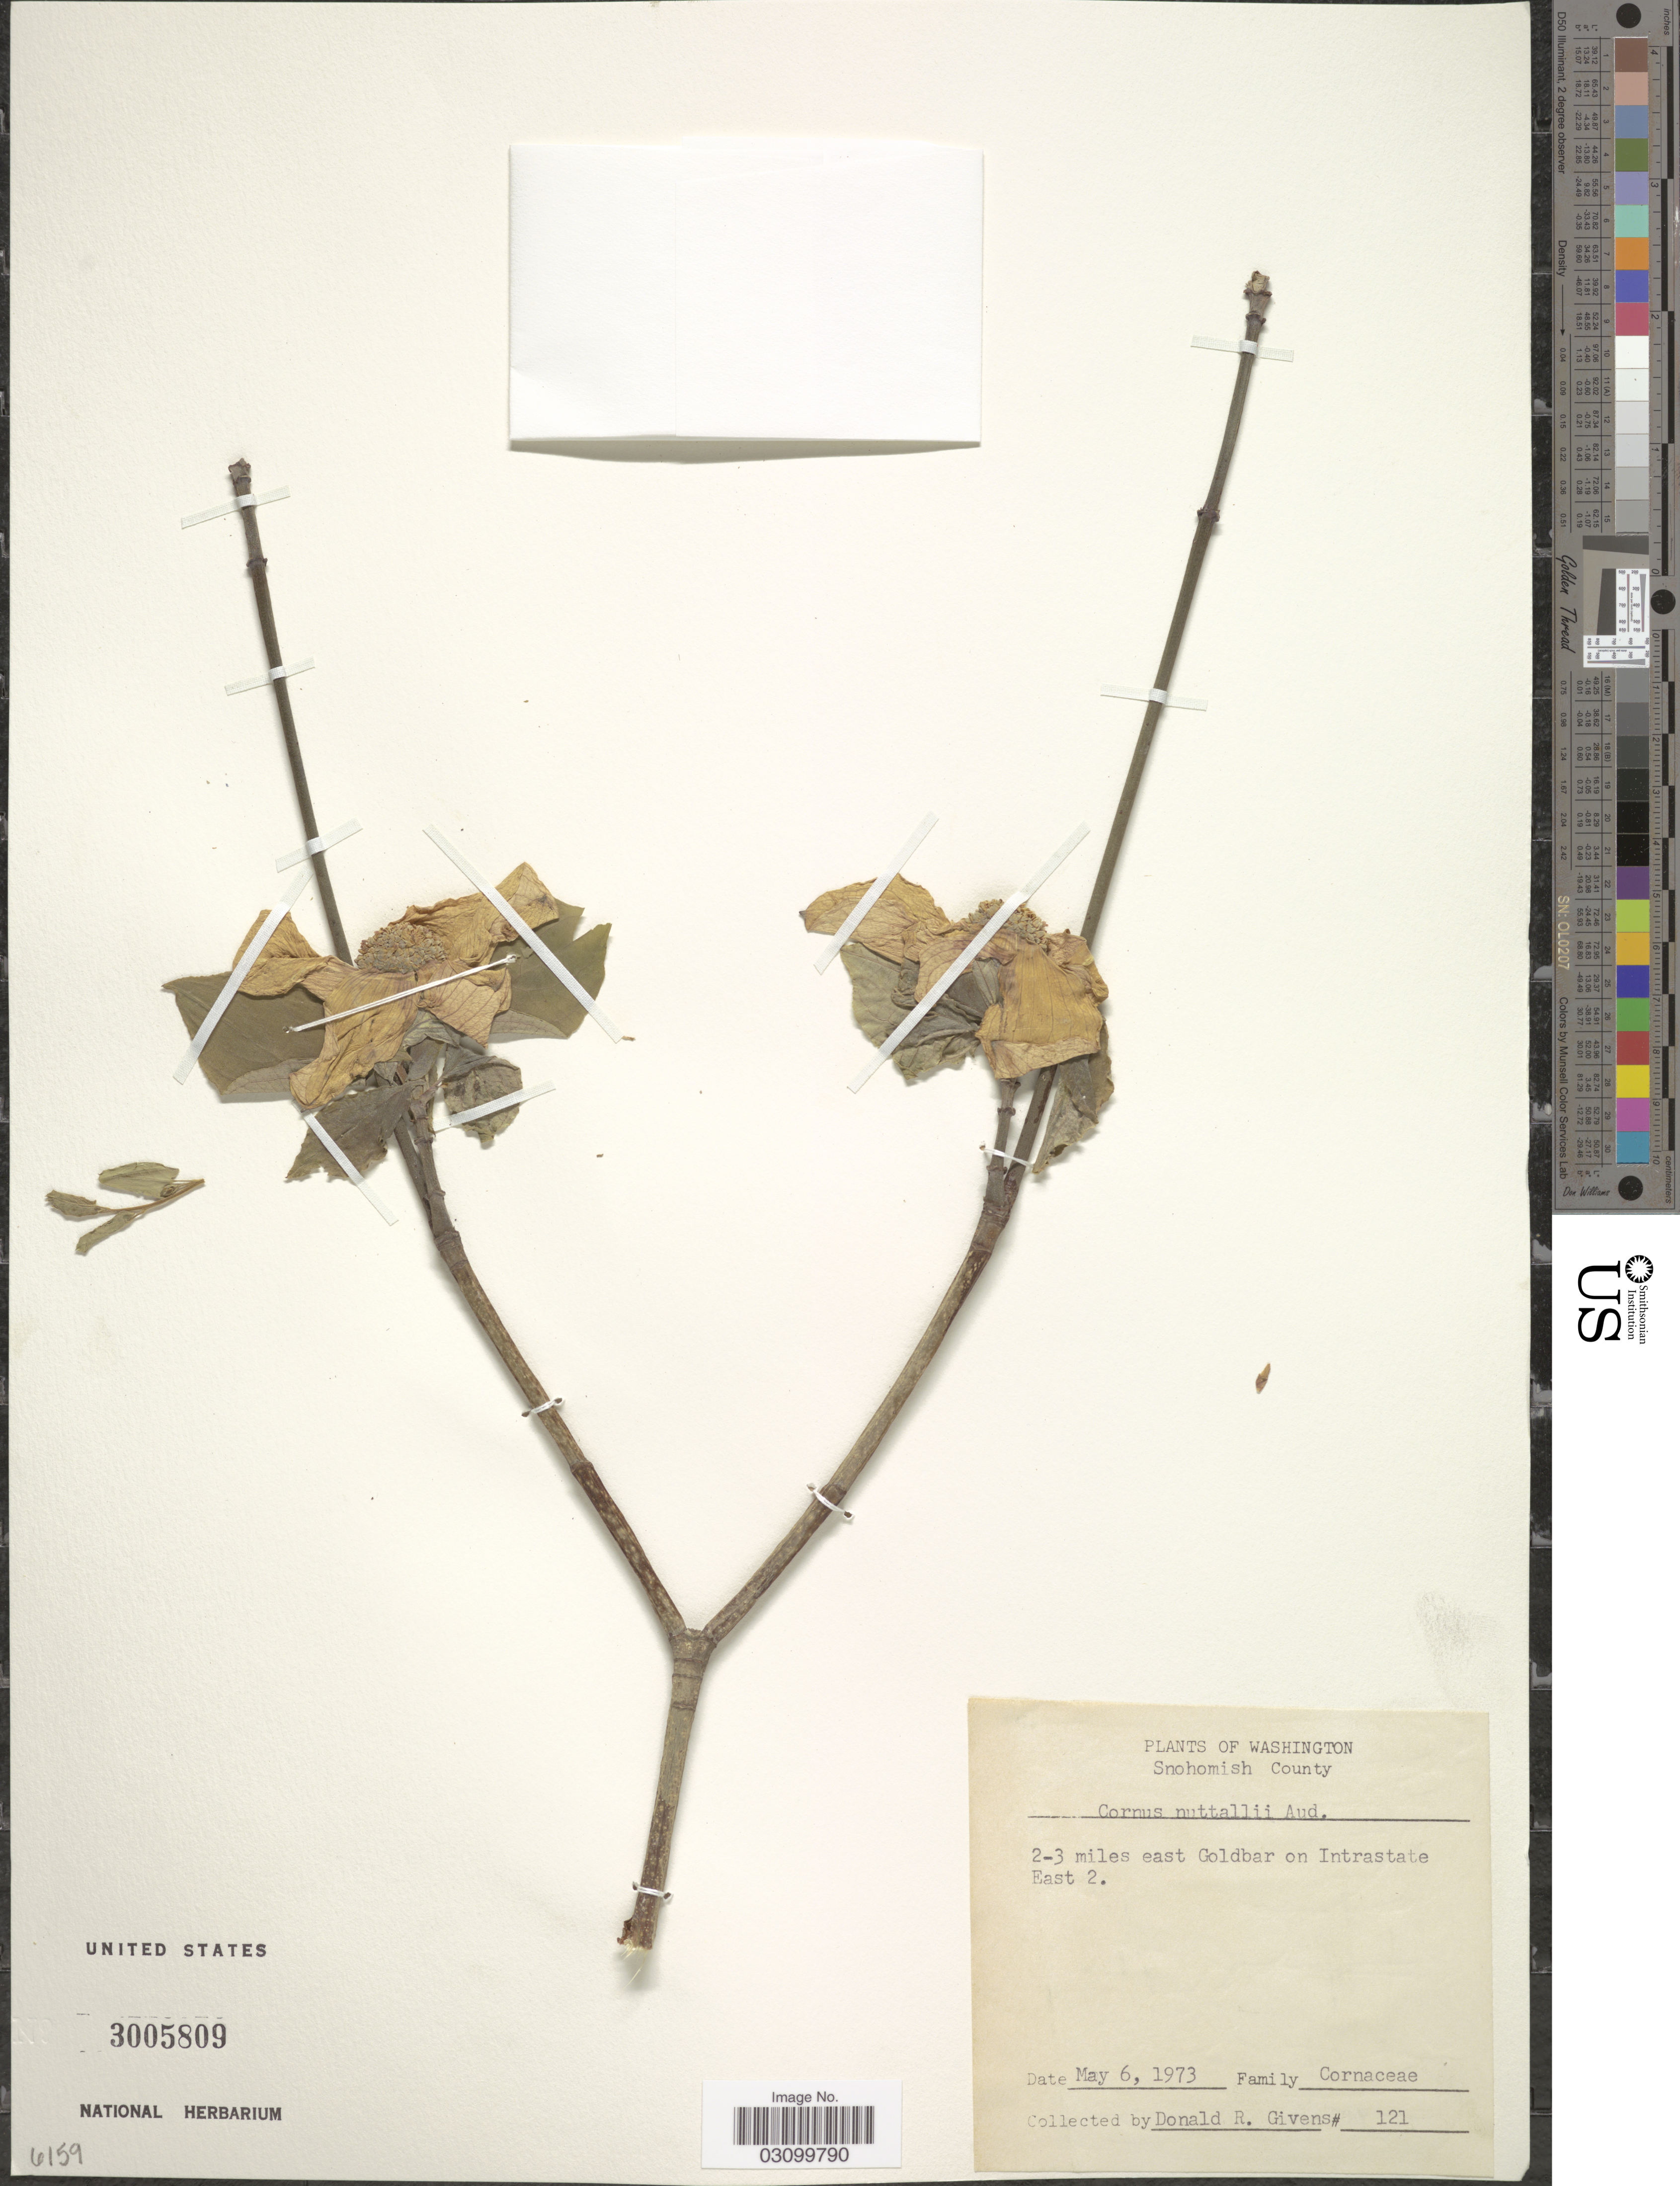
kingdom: Plantae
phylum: Tracheophyta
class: Magnoliopsida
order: Cornales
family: Cornaceae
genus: Cornus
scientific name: Cornus nuttallii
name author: Audubon ex Torr. & A. Gray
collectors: D. Givens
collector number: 121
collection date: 1973-05-06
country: United States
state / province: Washington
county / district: Snohomish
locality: Snohomish County. 2-3 mile east Goldbar on Intrastate East 2.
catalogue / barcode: US 3005809